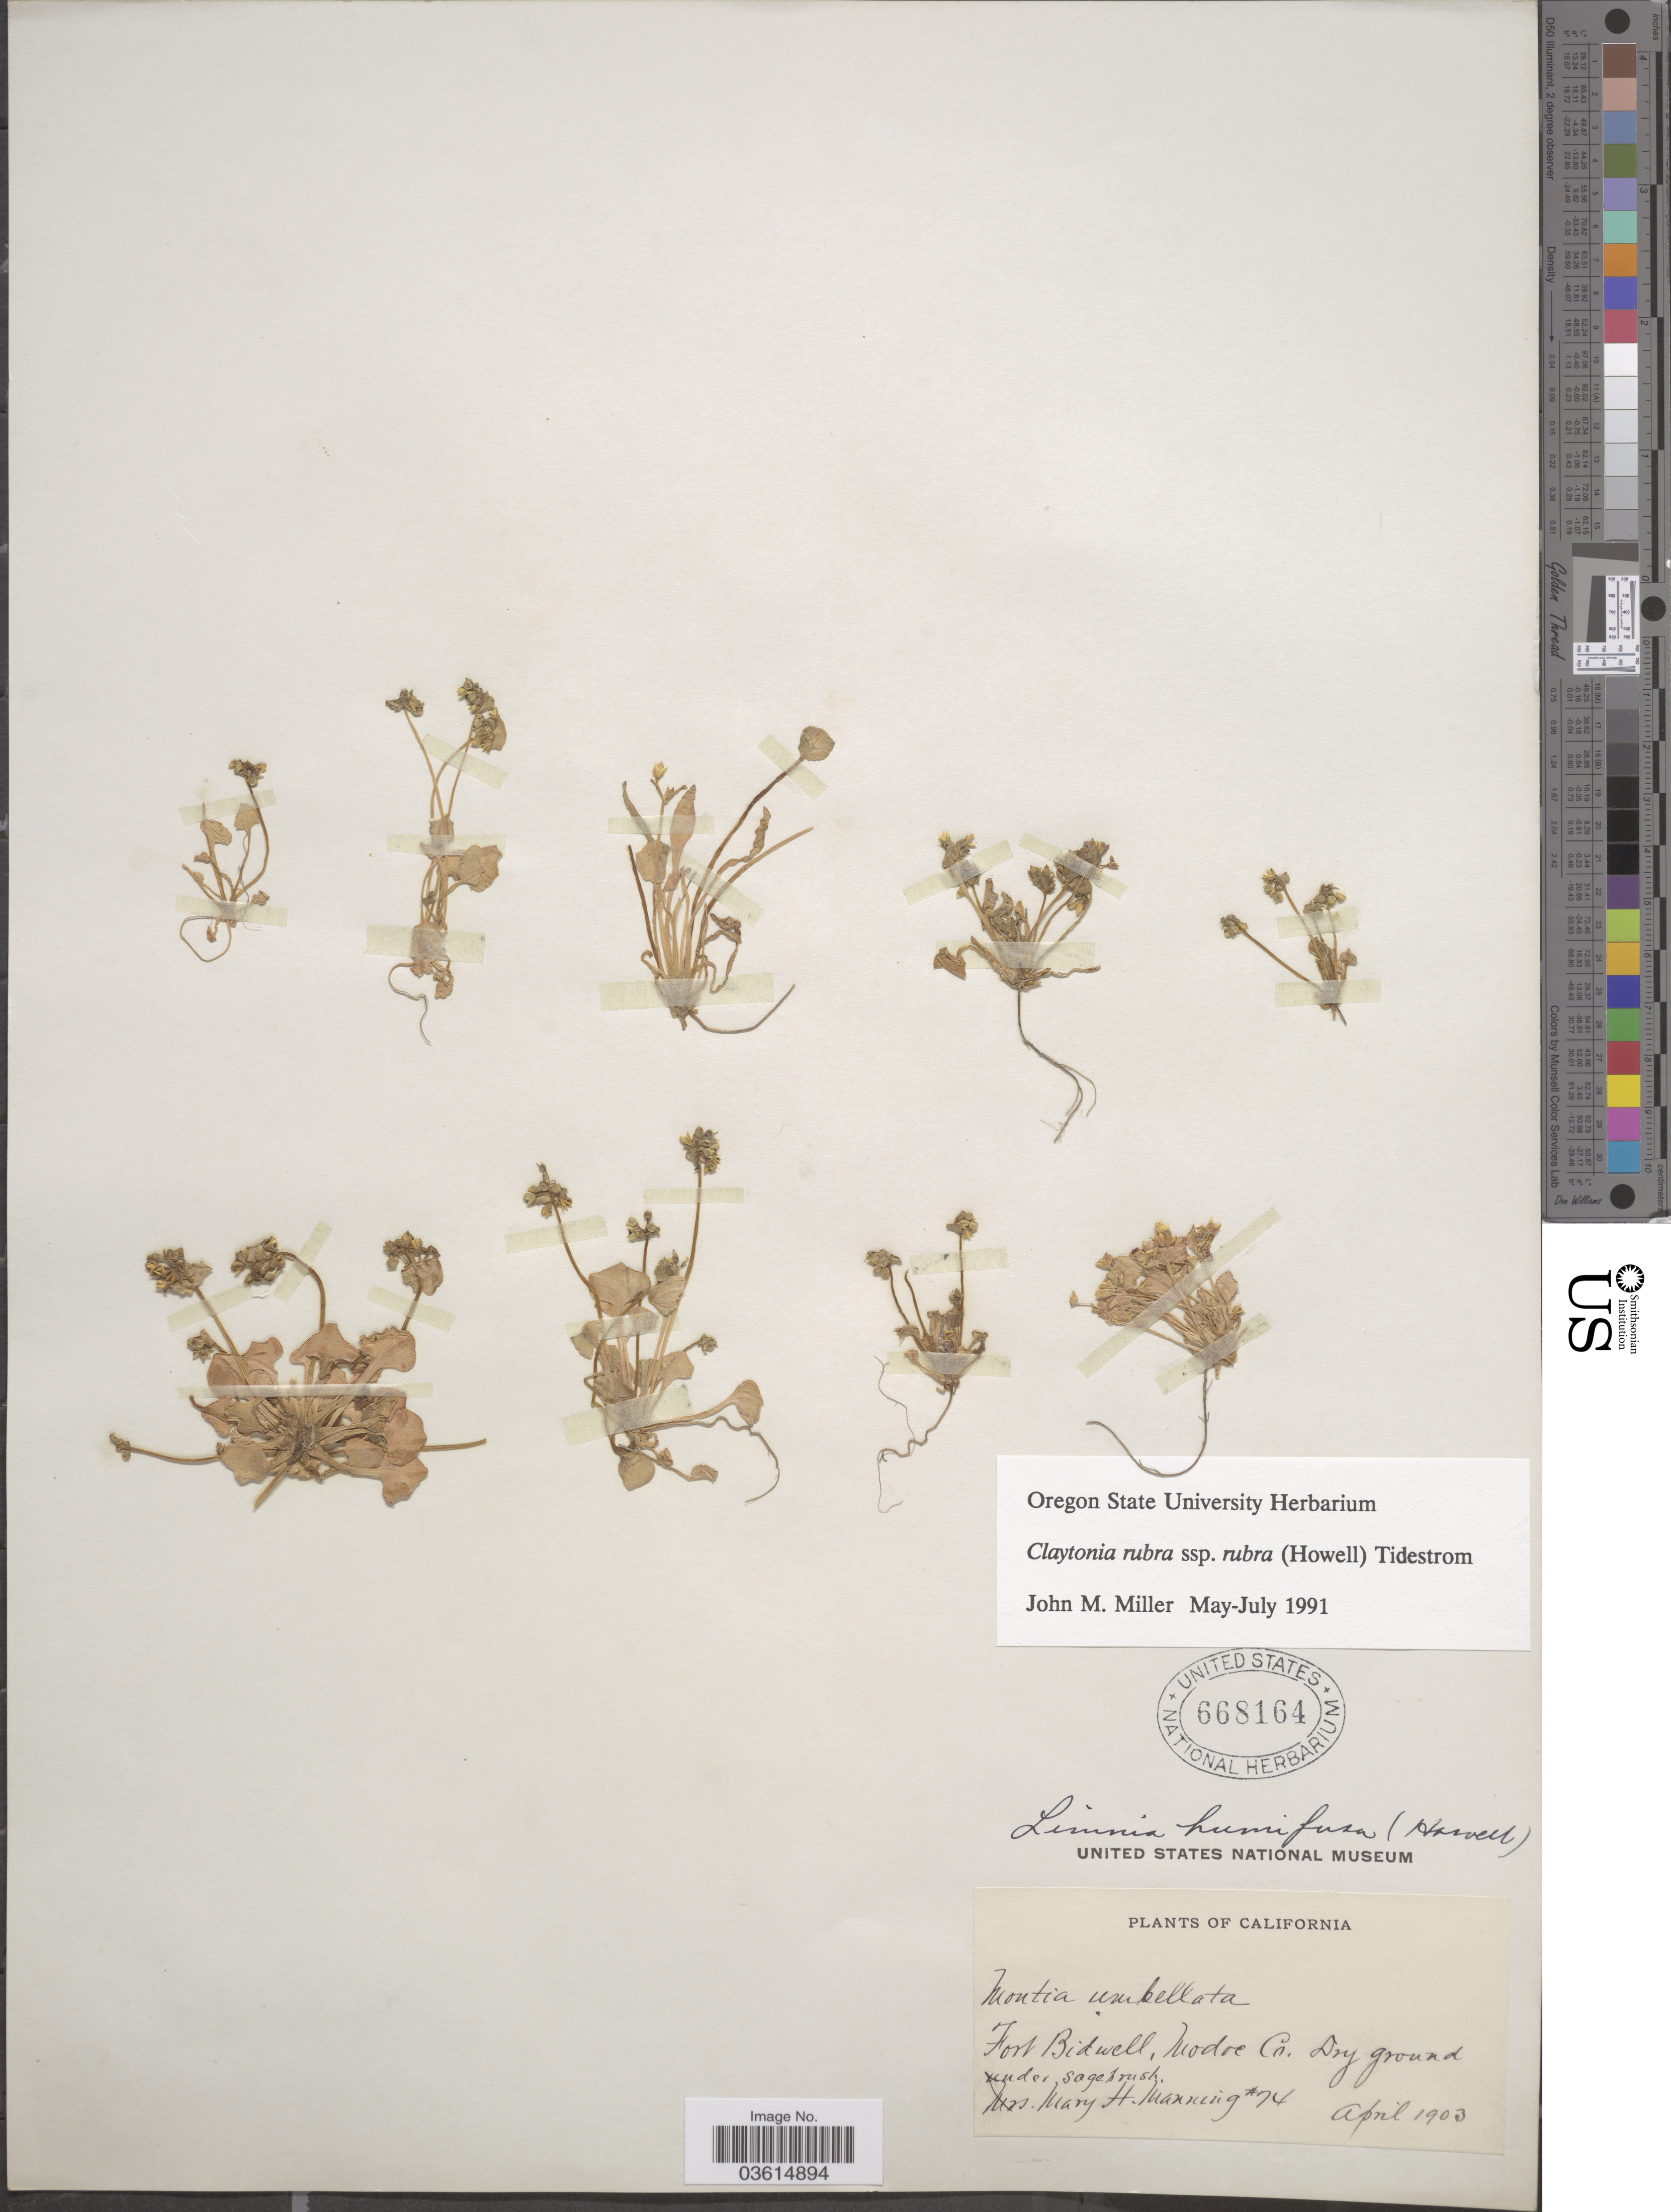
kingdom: Plantae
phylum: Tracheophyta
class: Magnoliopsida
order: Caryophyllales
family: Montiaceae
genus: Claytonia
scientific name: Claytonia rubra subsp. rubra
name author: (Howell) Tidestr.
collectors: M. Manning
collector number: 74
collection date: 1903-04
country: United States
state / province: California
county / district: Modoc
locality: Fort Bidwell, Modoc Co.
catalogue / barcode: US 668164